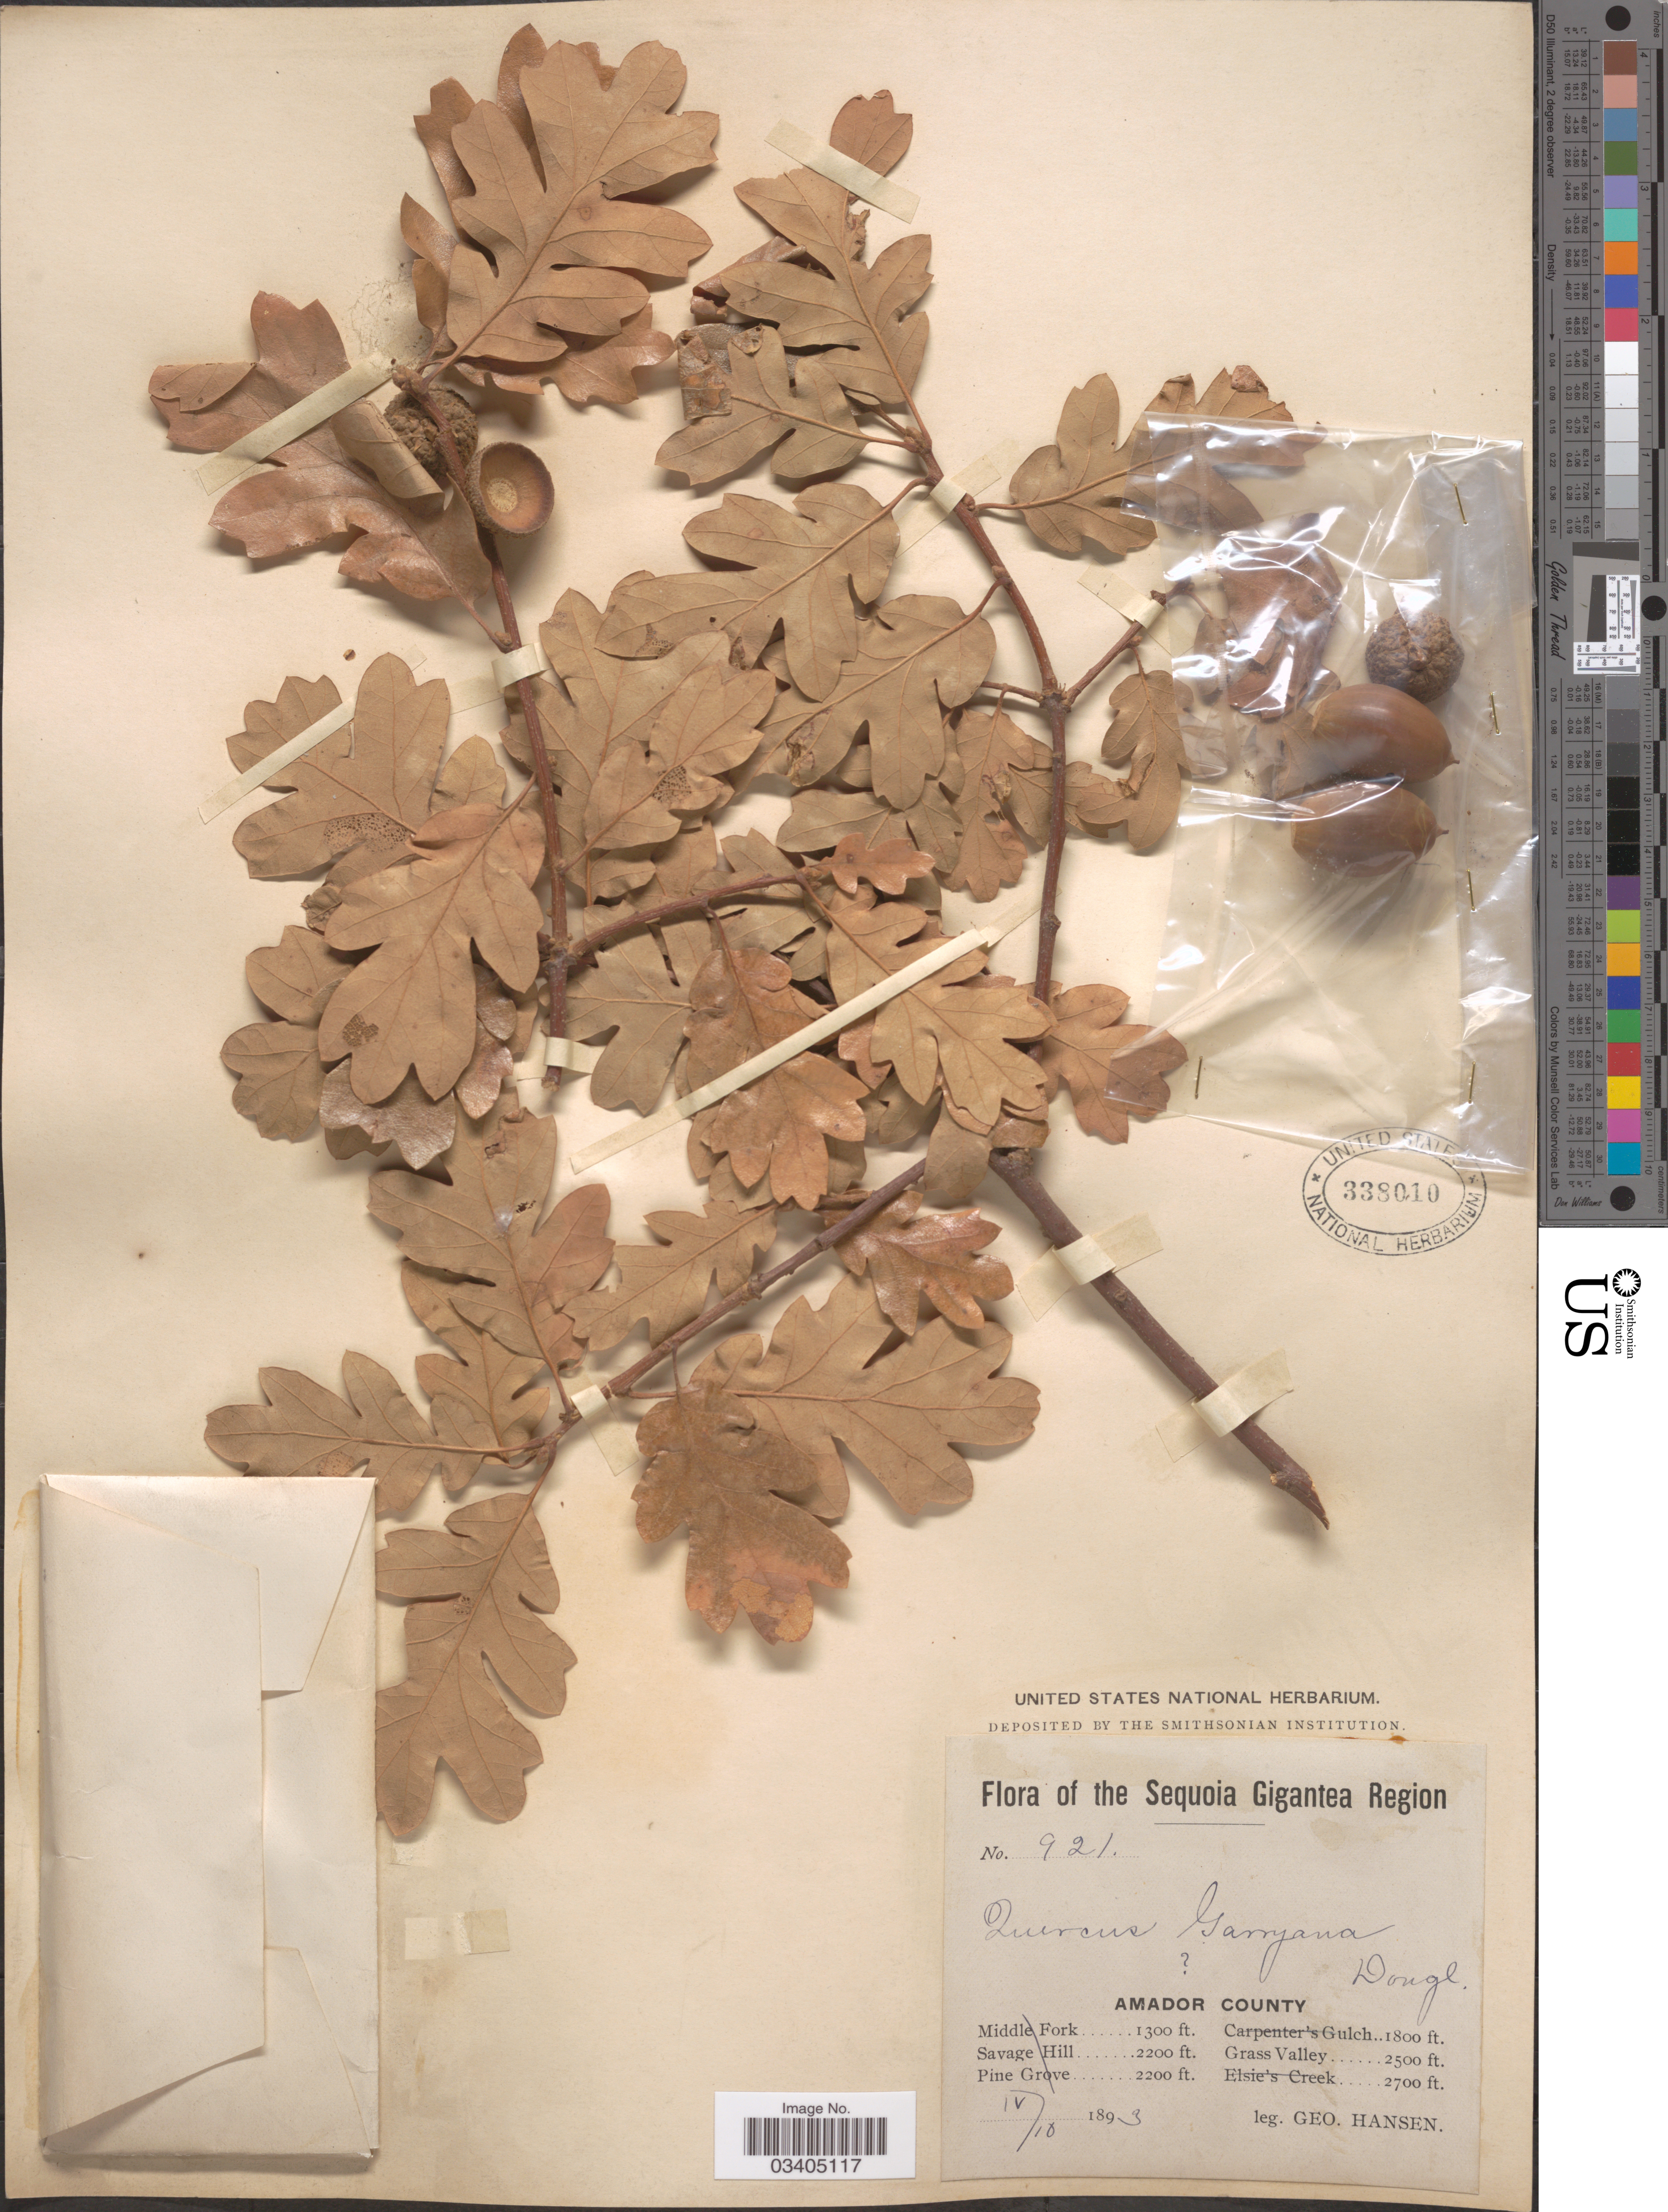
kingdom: Plantae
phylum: Tracheophyta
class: Magnoliopsida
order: Fagales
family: Fagaceae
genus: Quercus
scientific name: Quercus garryana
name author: Douglas ex Hook.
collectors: G. Hansen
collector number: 921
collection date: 1893-04-10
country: United States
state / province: California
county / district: Amador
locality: The Sequoia Gigantea Region. Amador County, Grass Valley.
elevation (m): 762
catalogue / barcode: US 338010